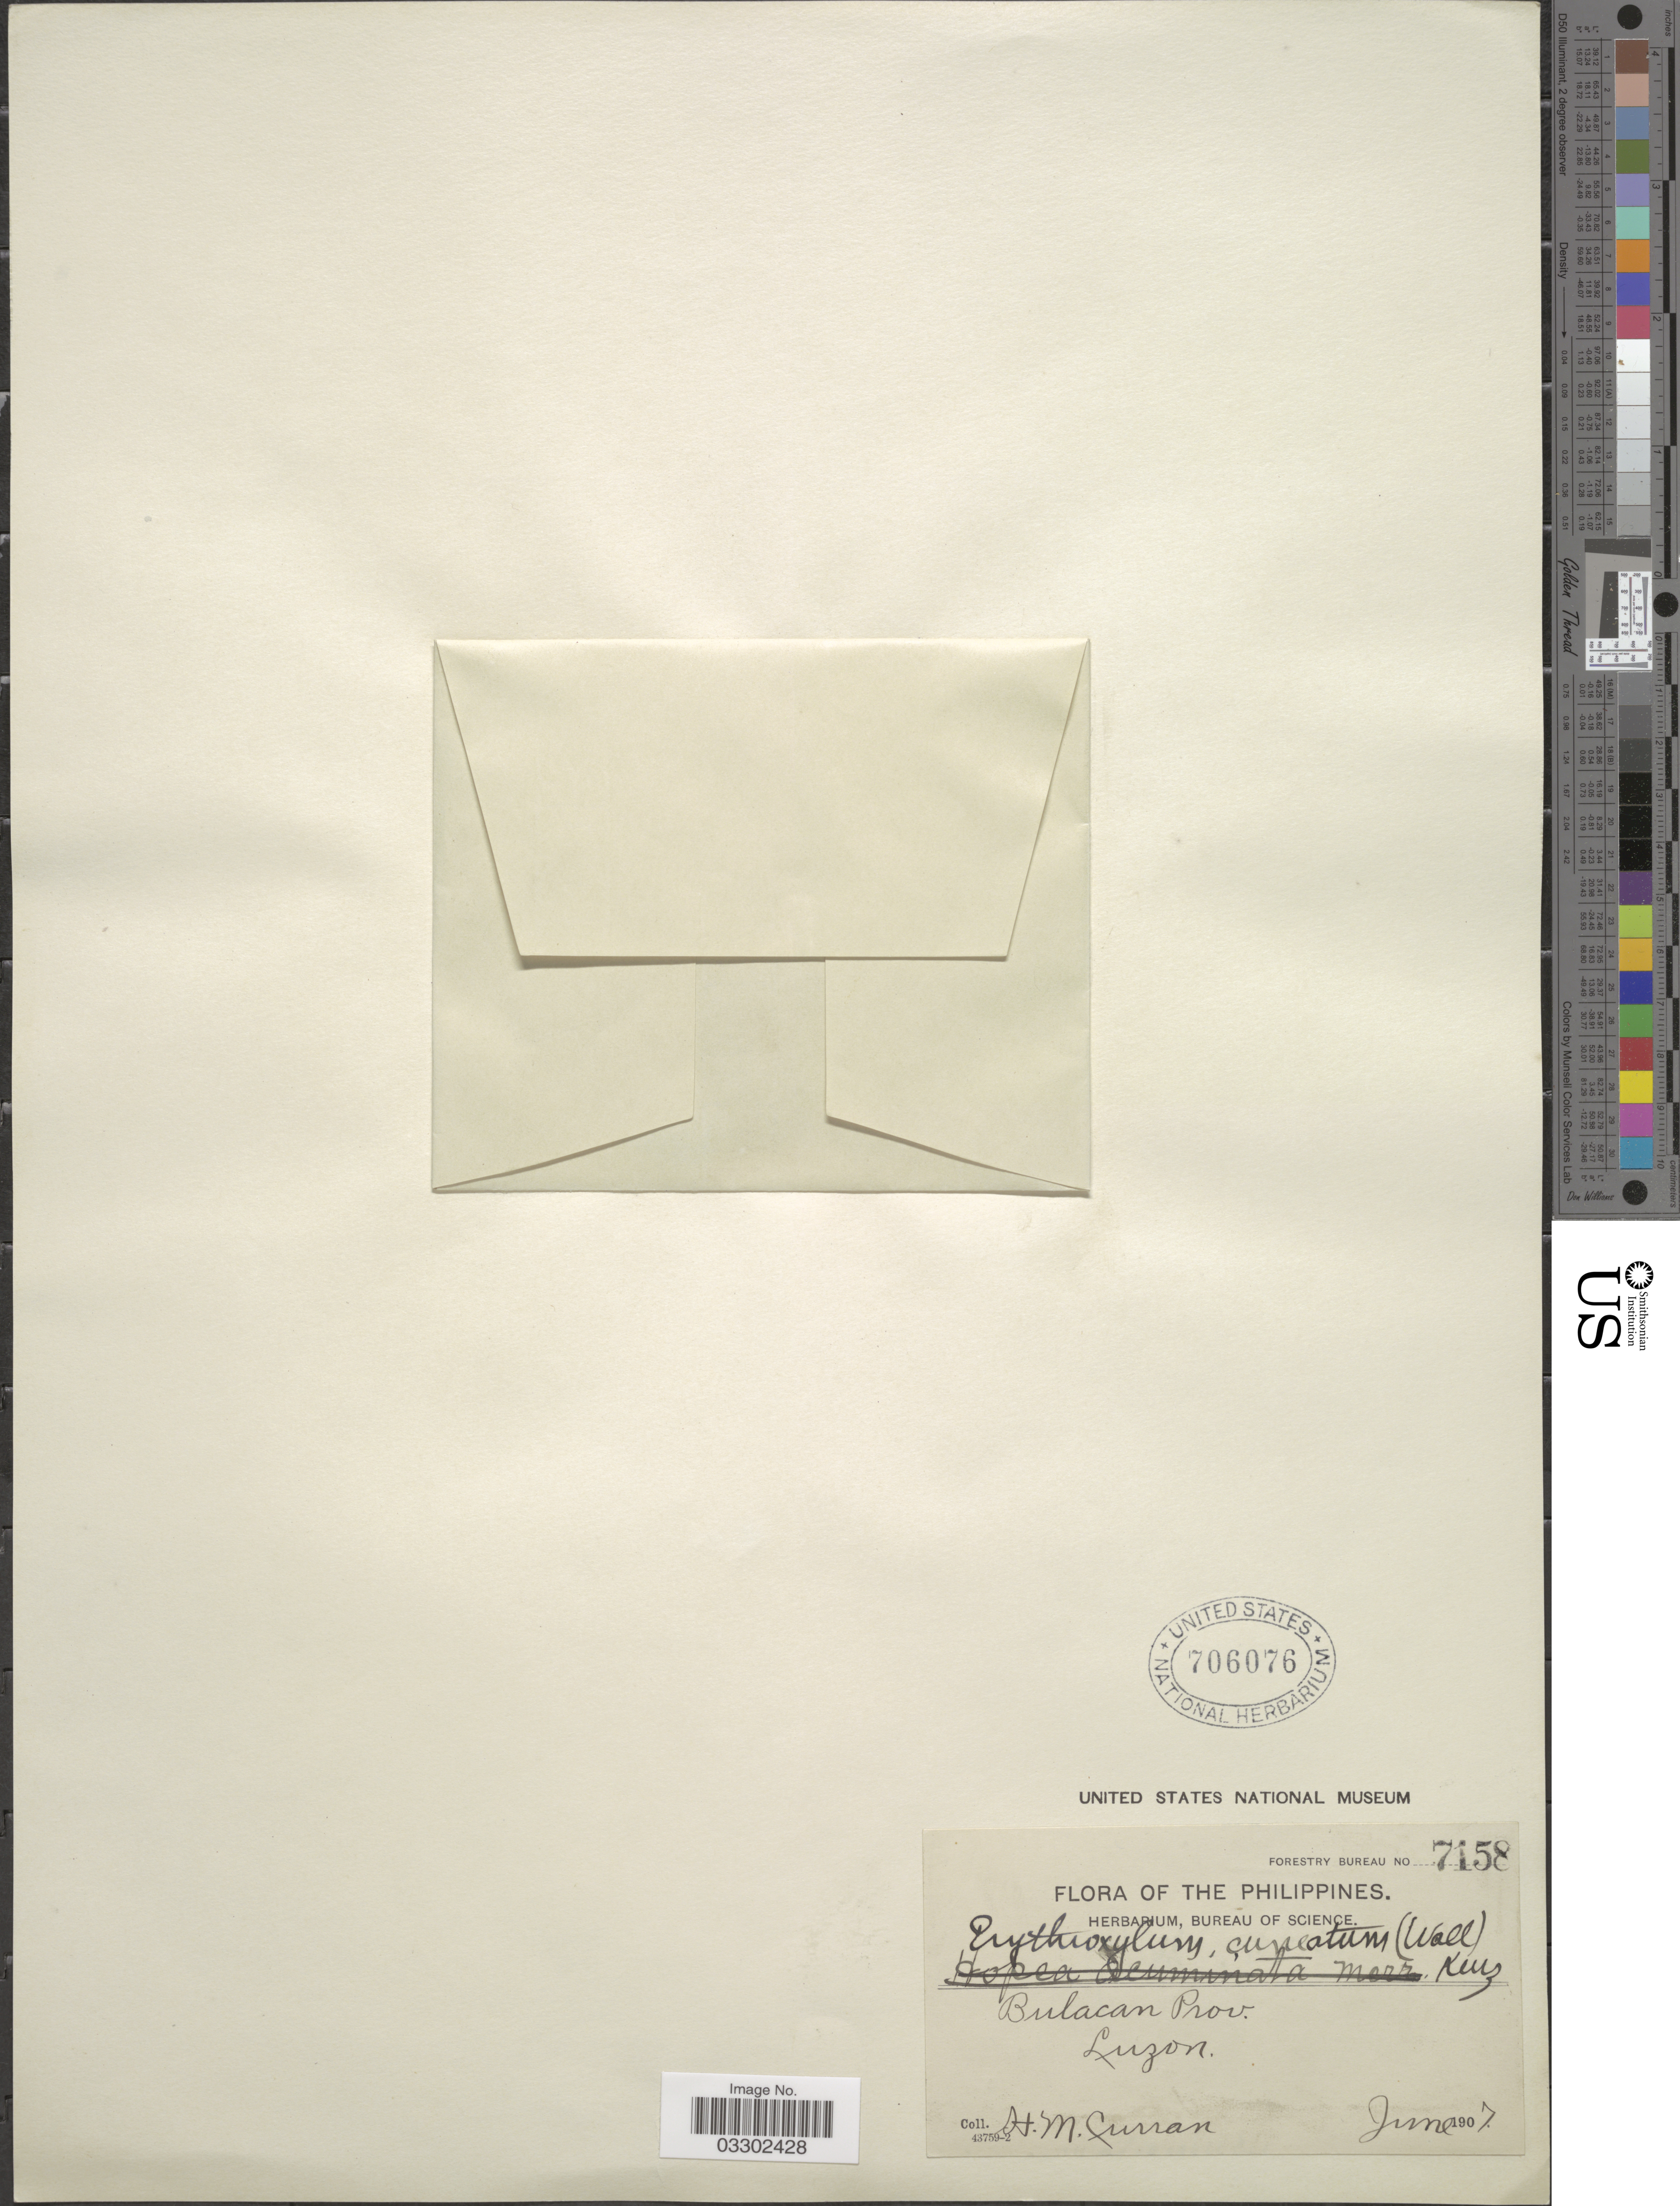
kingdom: Plantae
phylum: Tracheophyta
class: Magnoliopsida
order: Malpighiales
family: Erythroxylaceae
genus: Erythroxylum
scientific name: Erythroxylum cuneatum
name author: (Miq.) Kurz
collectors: H. M. Curran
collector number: Forestry Bureau 7158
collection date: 1907-06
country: Philippines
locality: Bulacan Prov. Luzon.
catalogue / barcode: US 706076